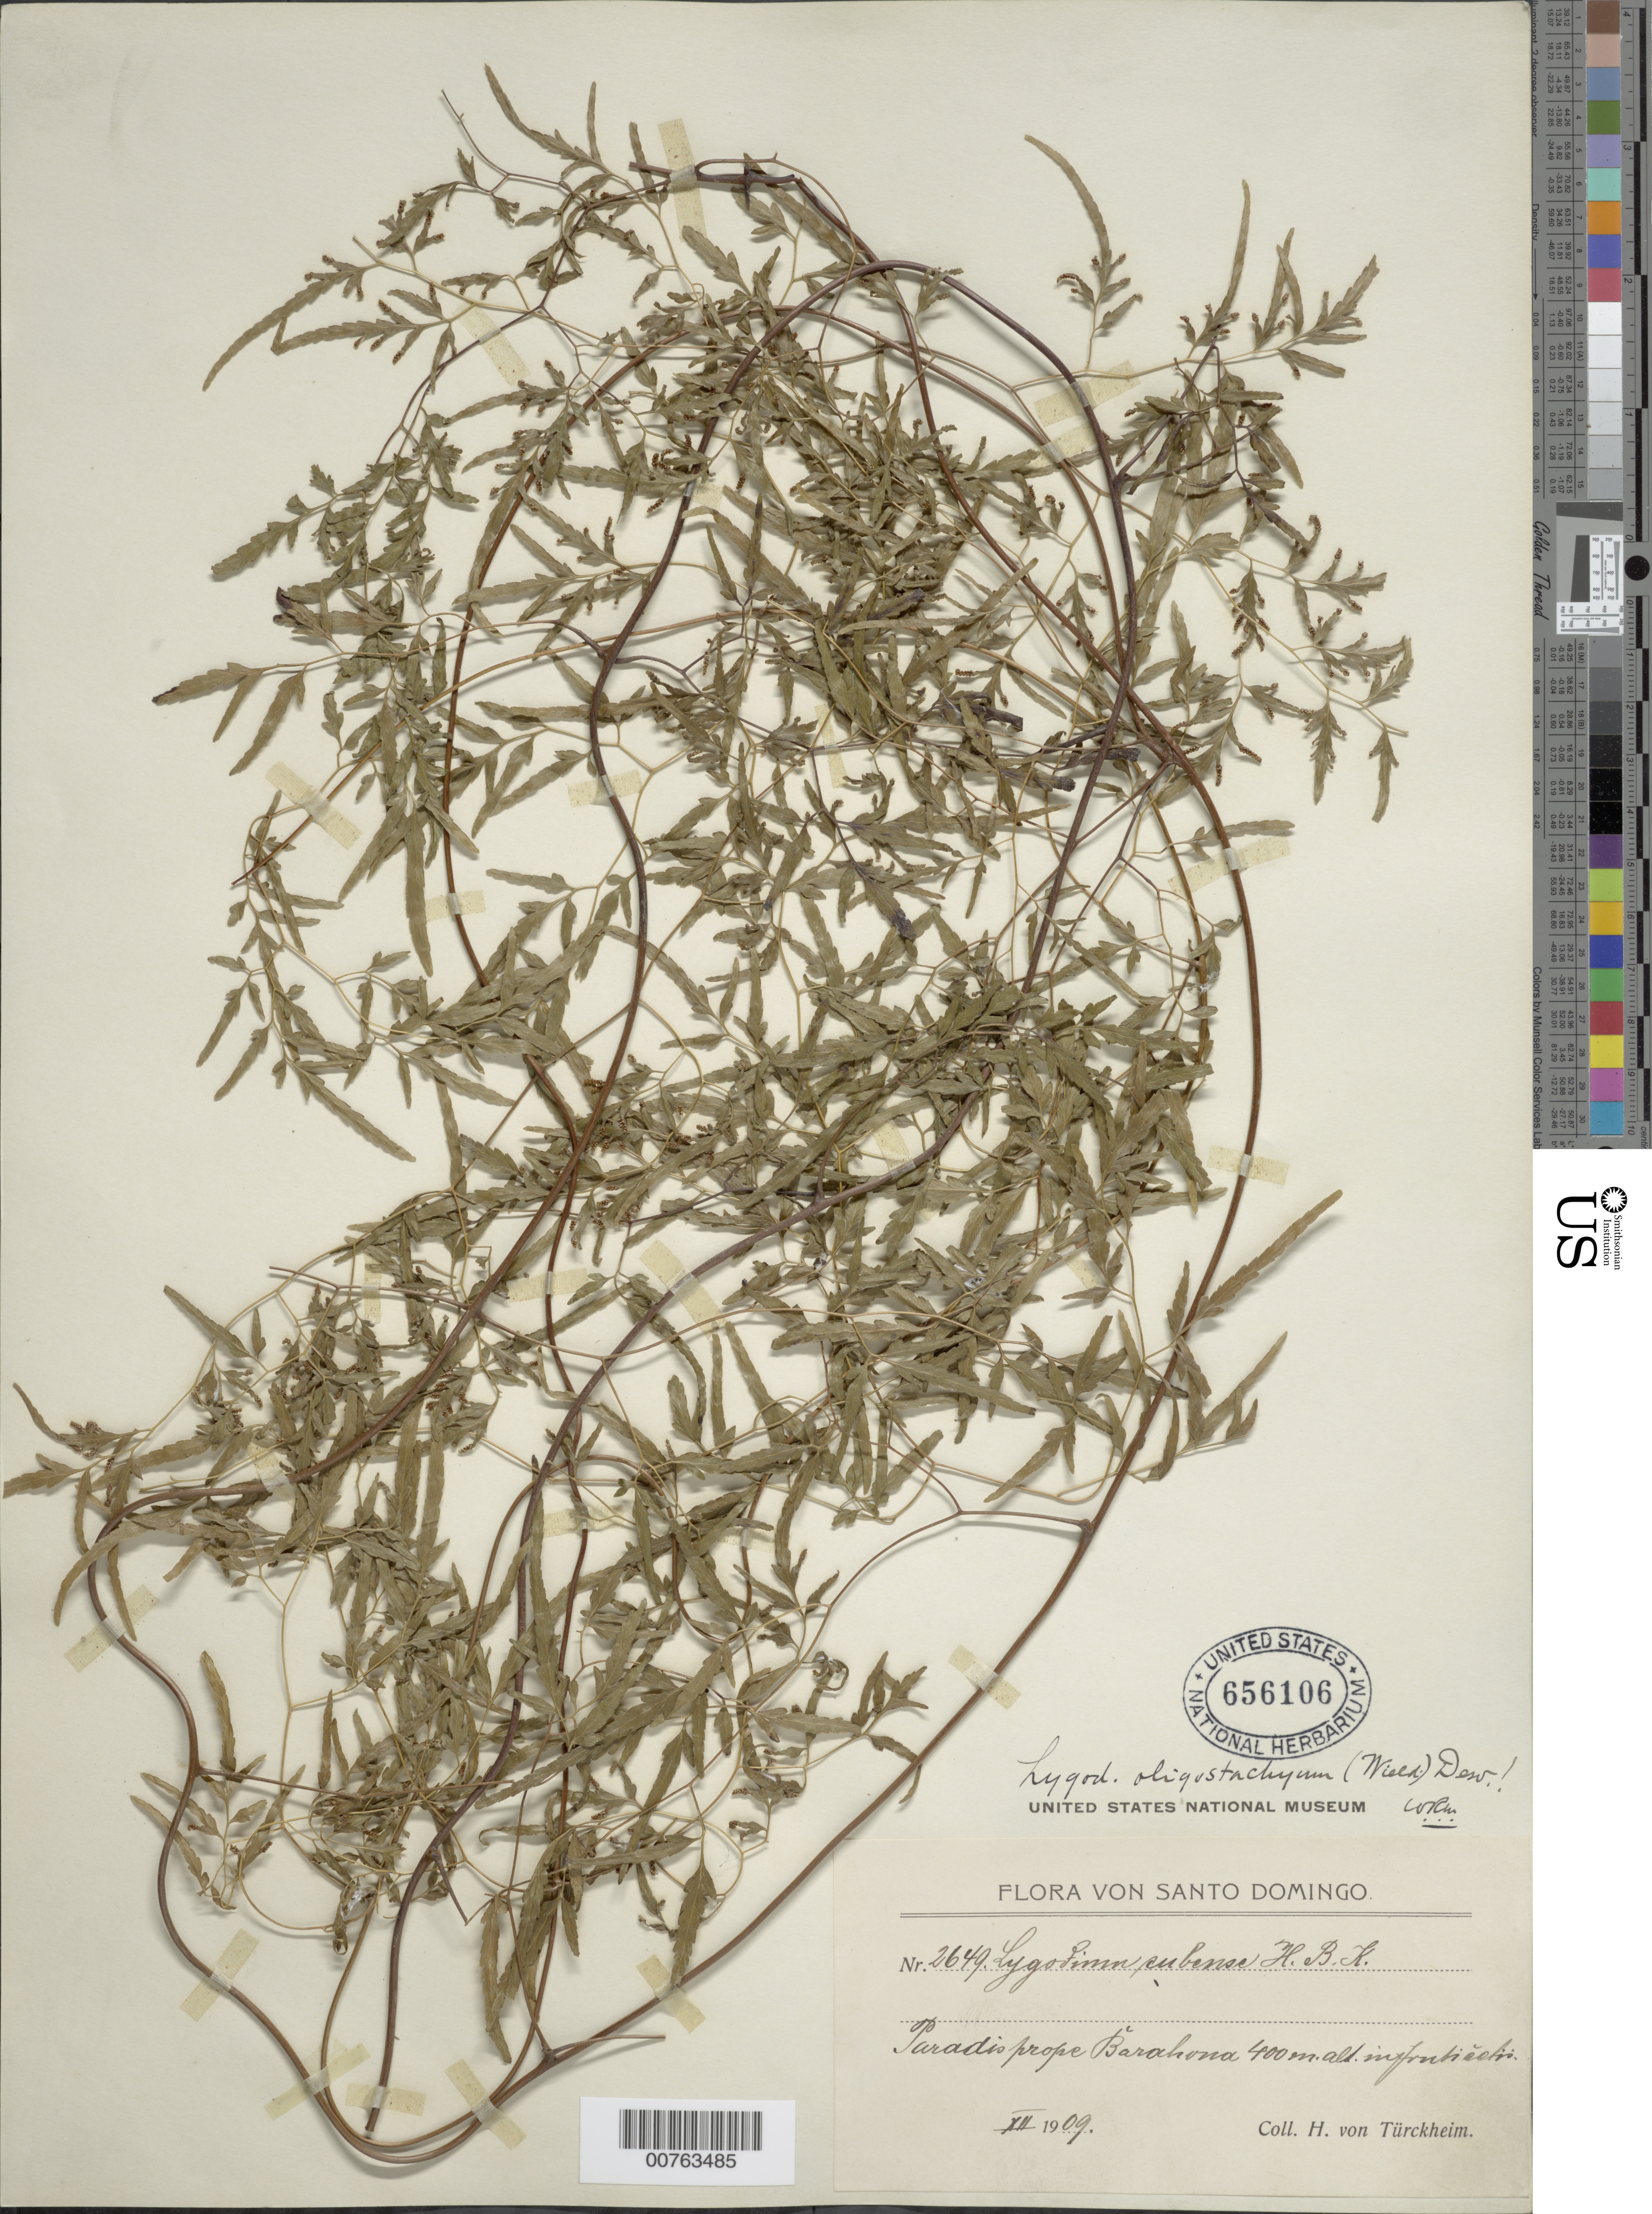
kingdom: Plantae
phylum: Tracheophyta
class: Polypodiopsida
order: Schizaeales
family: Lygodiaceae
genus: Lygodium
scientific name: Lygodium oligostachyum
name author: (Willd.) Desv.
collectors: H. von Türckheim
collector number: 2649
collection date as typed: Dec 1909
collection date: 1909-12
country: Dominican Republic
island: Hispaniola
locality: Paradis prope Barahona, in fruticetis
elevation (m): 400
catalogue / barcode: US 656106